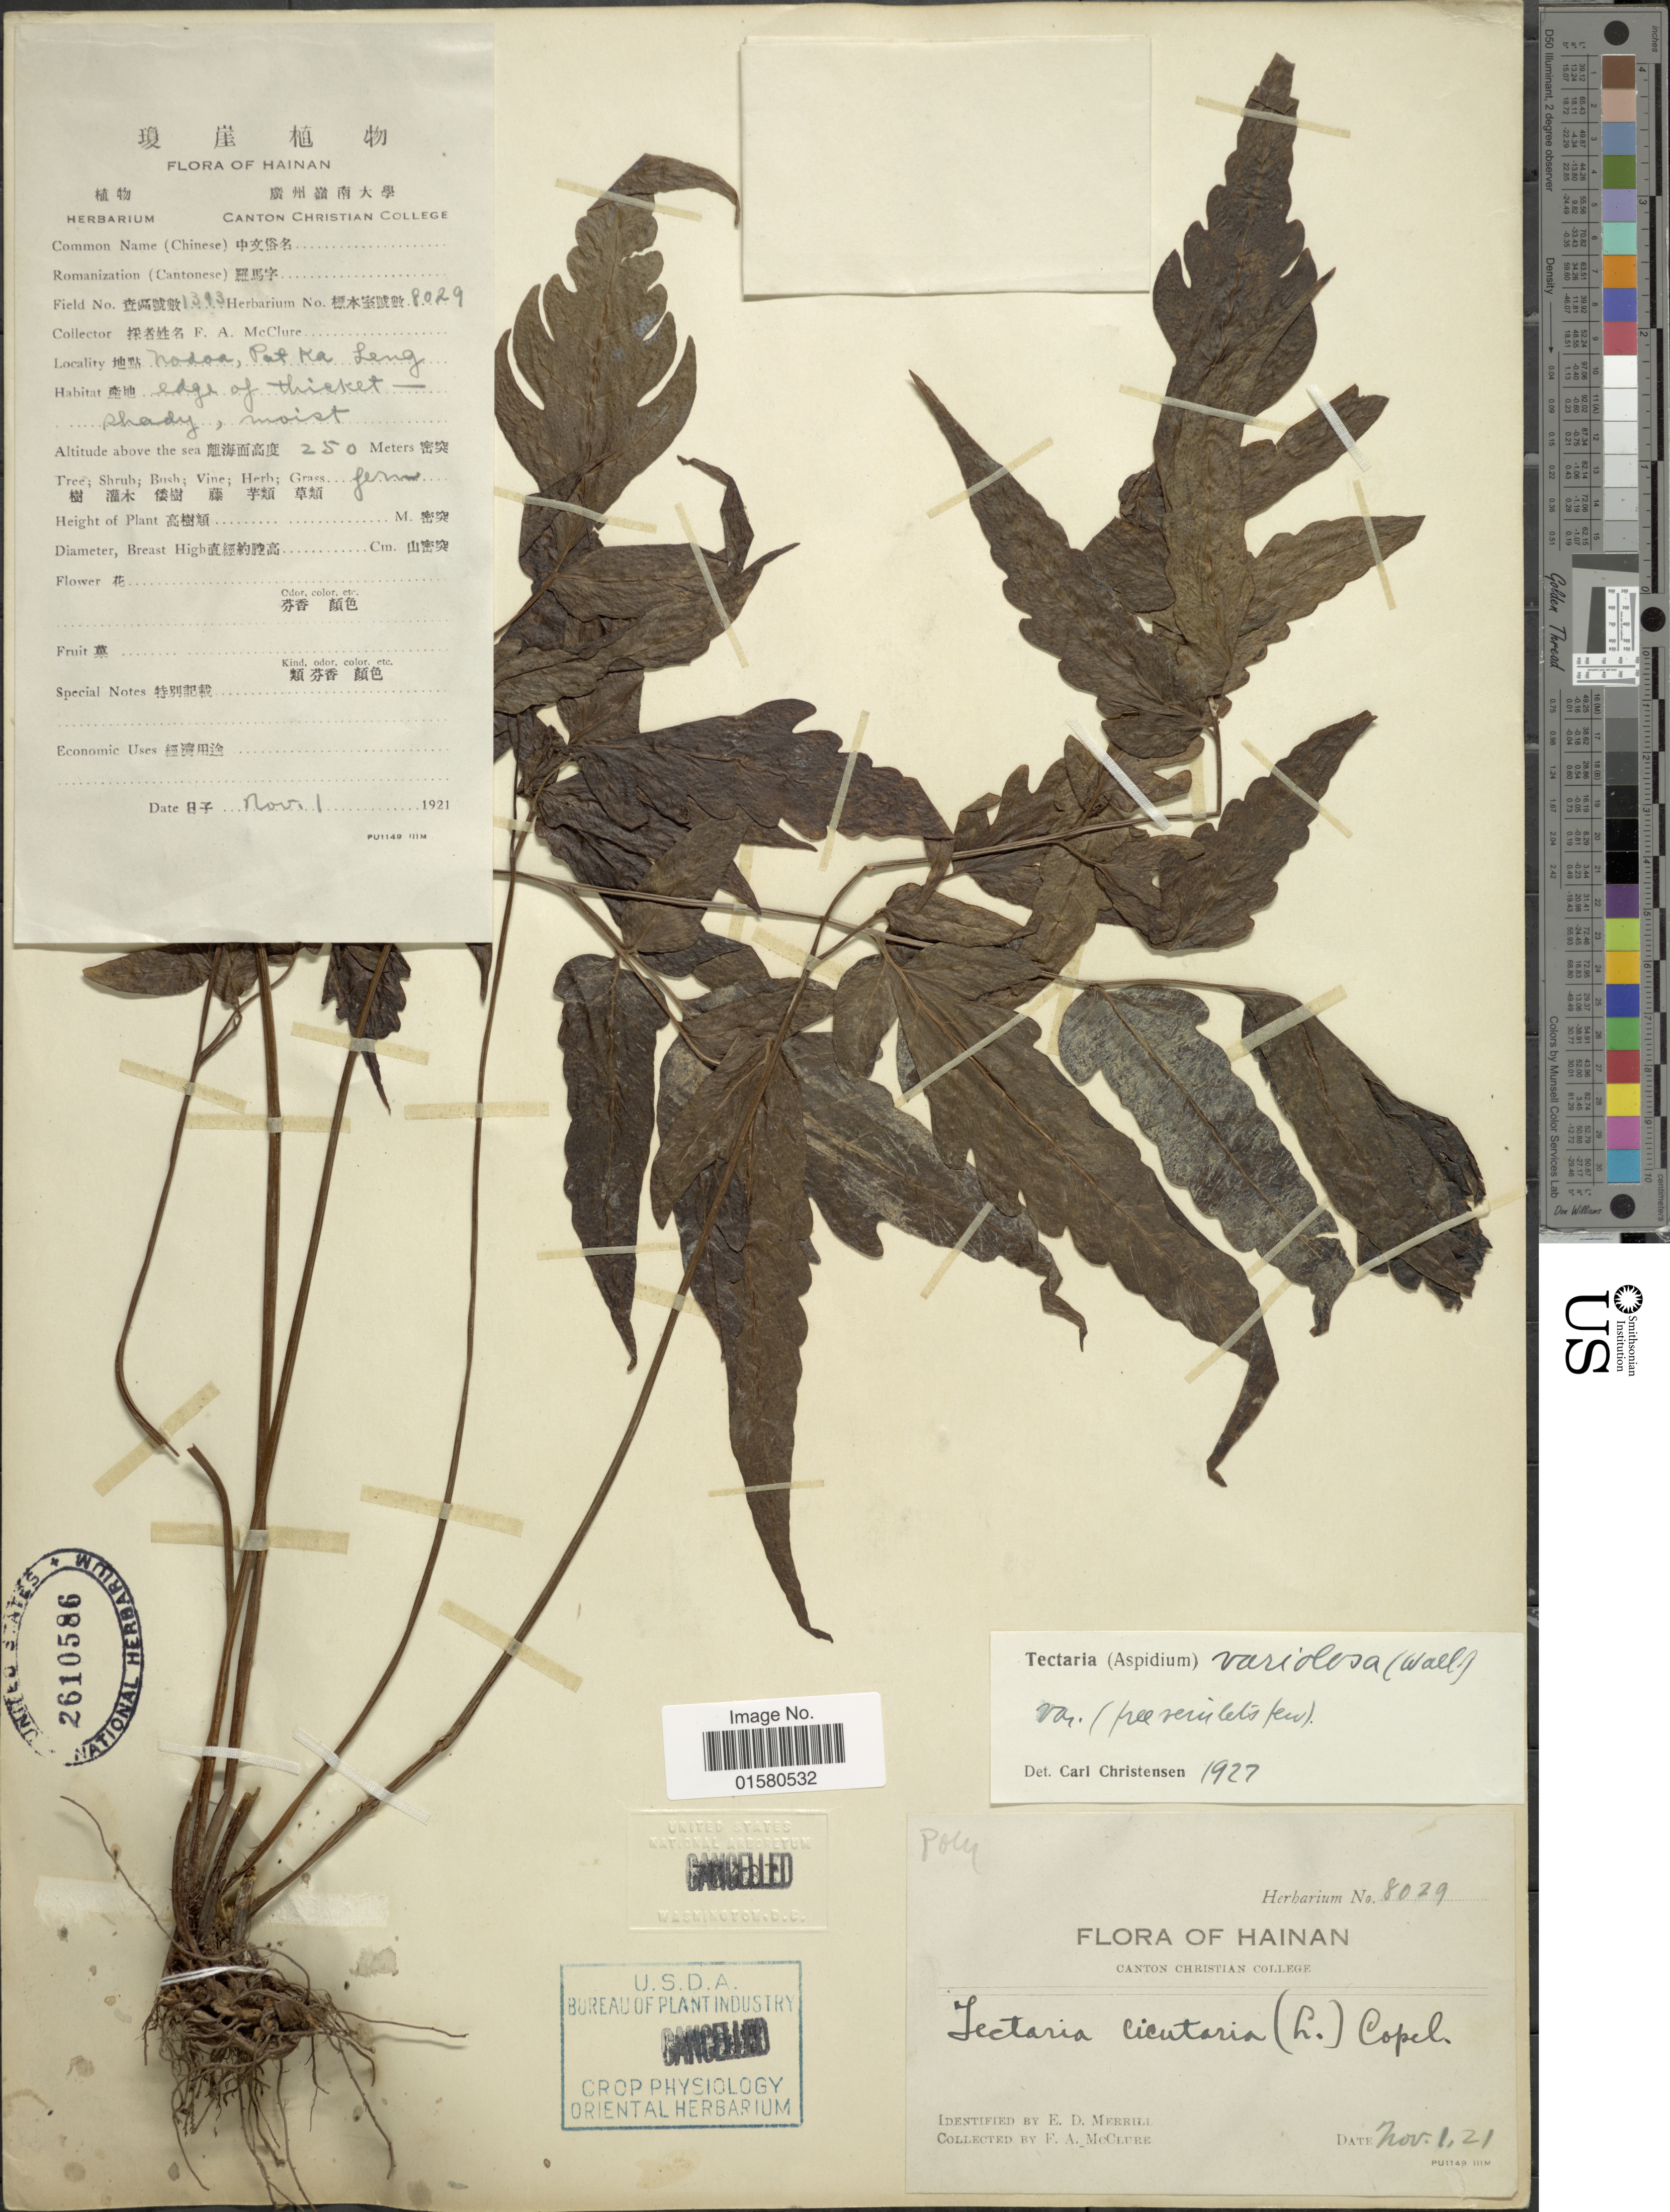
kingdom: Plantae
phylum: Tracheophyta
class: Polypodiopsida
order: Polypodiales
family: Tectariaceae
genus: Tectaria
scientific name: Tectaria variolosa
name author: (Wall. ex Hook.) C. Chr.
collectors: C. McClure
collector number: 1393/8029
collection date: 1921-11-01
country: China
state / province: Hainan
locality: Nodoa, Pat Ka Leng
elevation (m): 250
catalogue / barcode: US 2610586